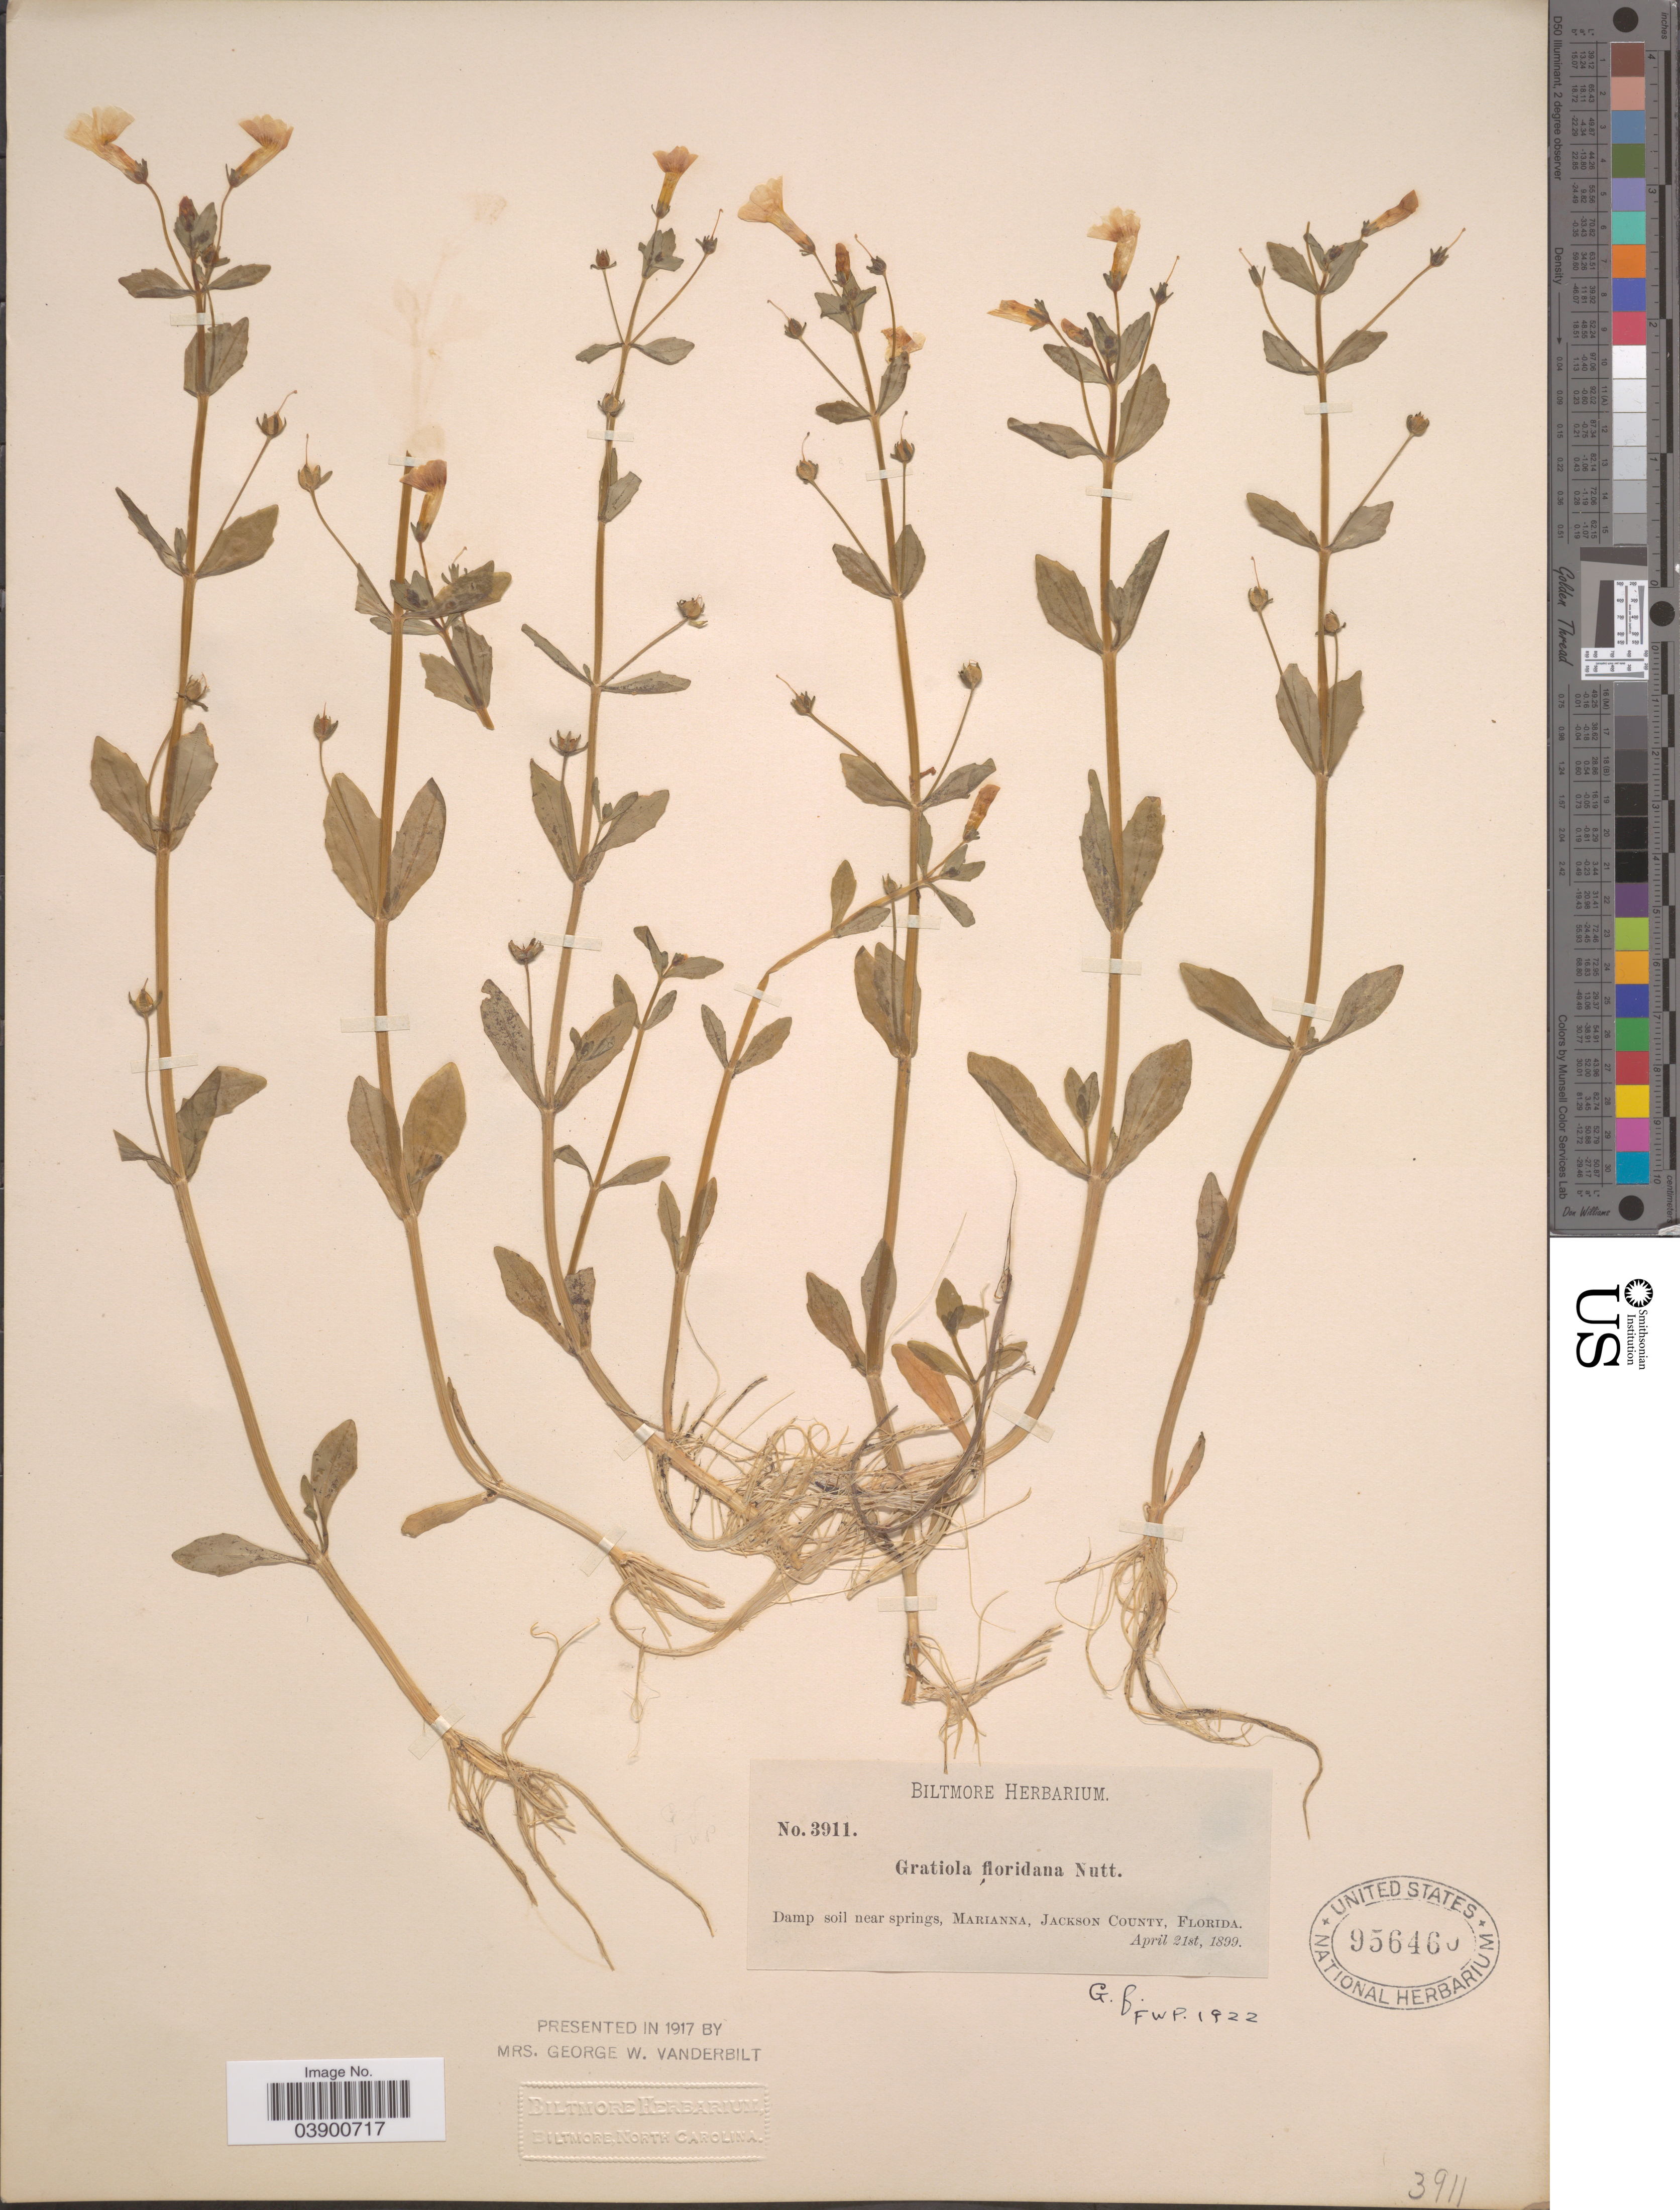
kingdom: Plantae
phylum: Tracheophyta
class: Magnoliopsida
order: Lamiales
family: Plantaginaceae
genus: Gratiola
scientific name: Gratiola floridana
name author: Nutt.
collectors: ex herb. Biltmore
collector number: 3911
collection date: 1899-04-21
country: United States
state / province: Florida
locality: Marianna, Jackson County.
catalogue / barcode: US 956460